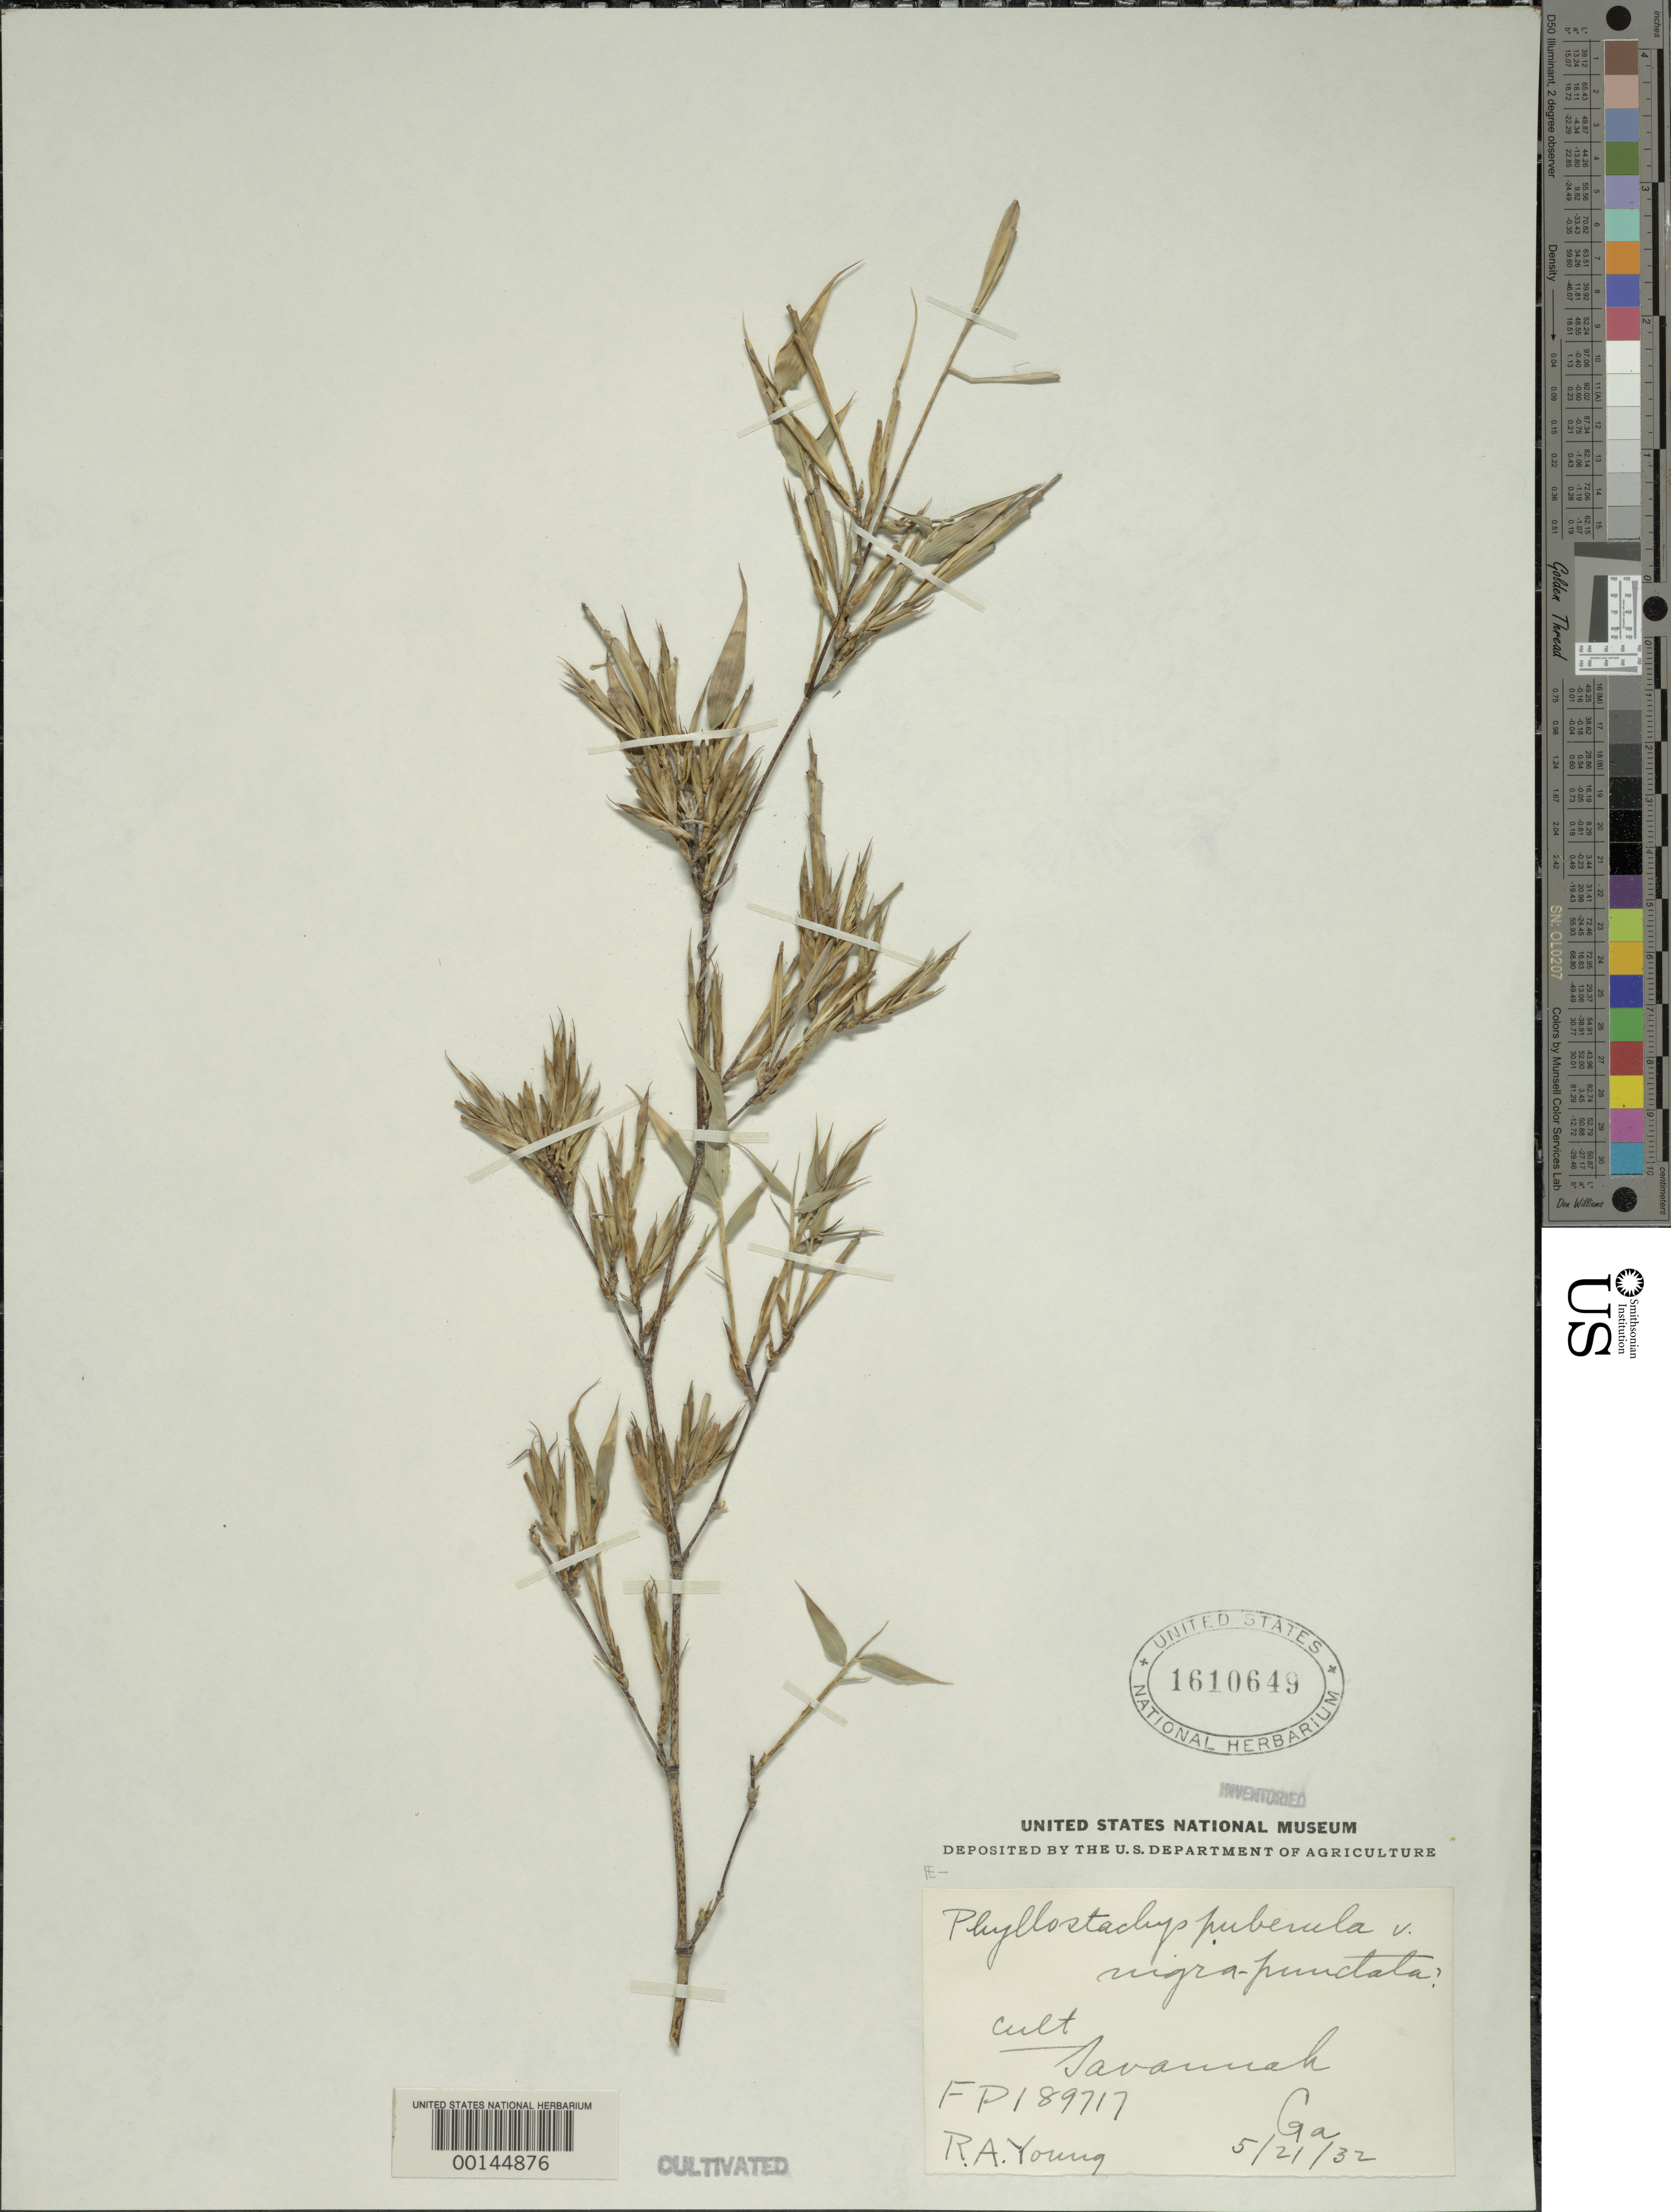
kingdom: Plantae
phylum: Tracheophyta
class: Liliopsida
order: Poales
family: Poaceae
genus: Phyllostachys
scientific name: Phyllostachys nigra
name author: (Lodd. ex Lindl.) Munro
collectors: R. A. Young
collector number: Fpi 89717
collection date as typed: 21 May 1932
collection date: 1932-05-21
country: United States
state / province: Georgia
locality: Savannah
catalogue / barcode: US 1610649